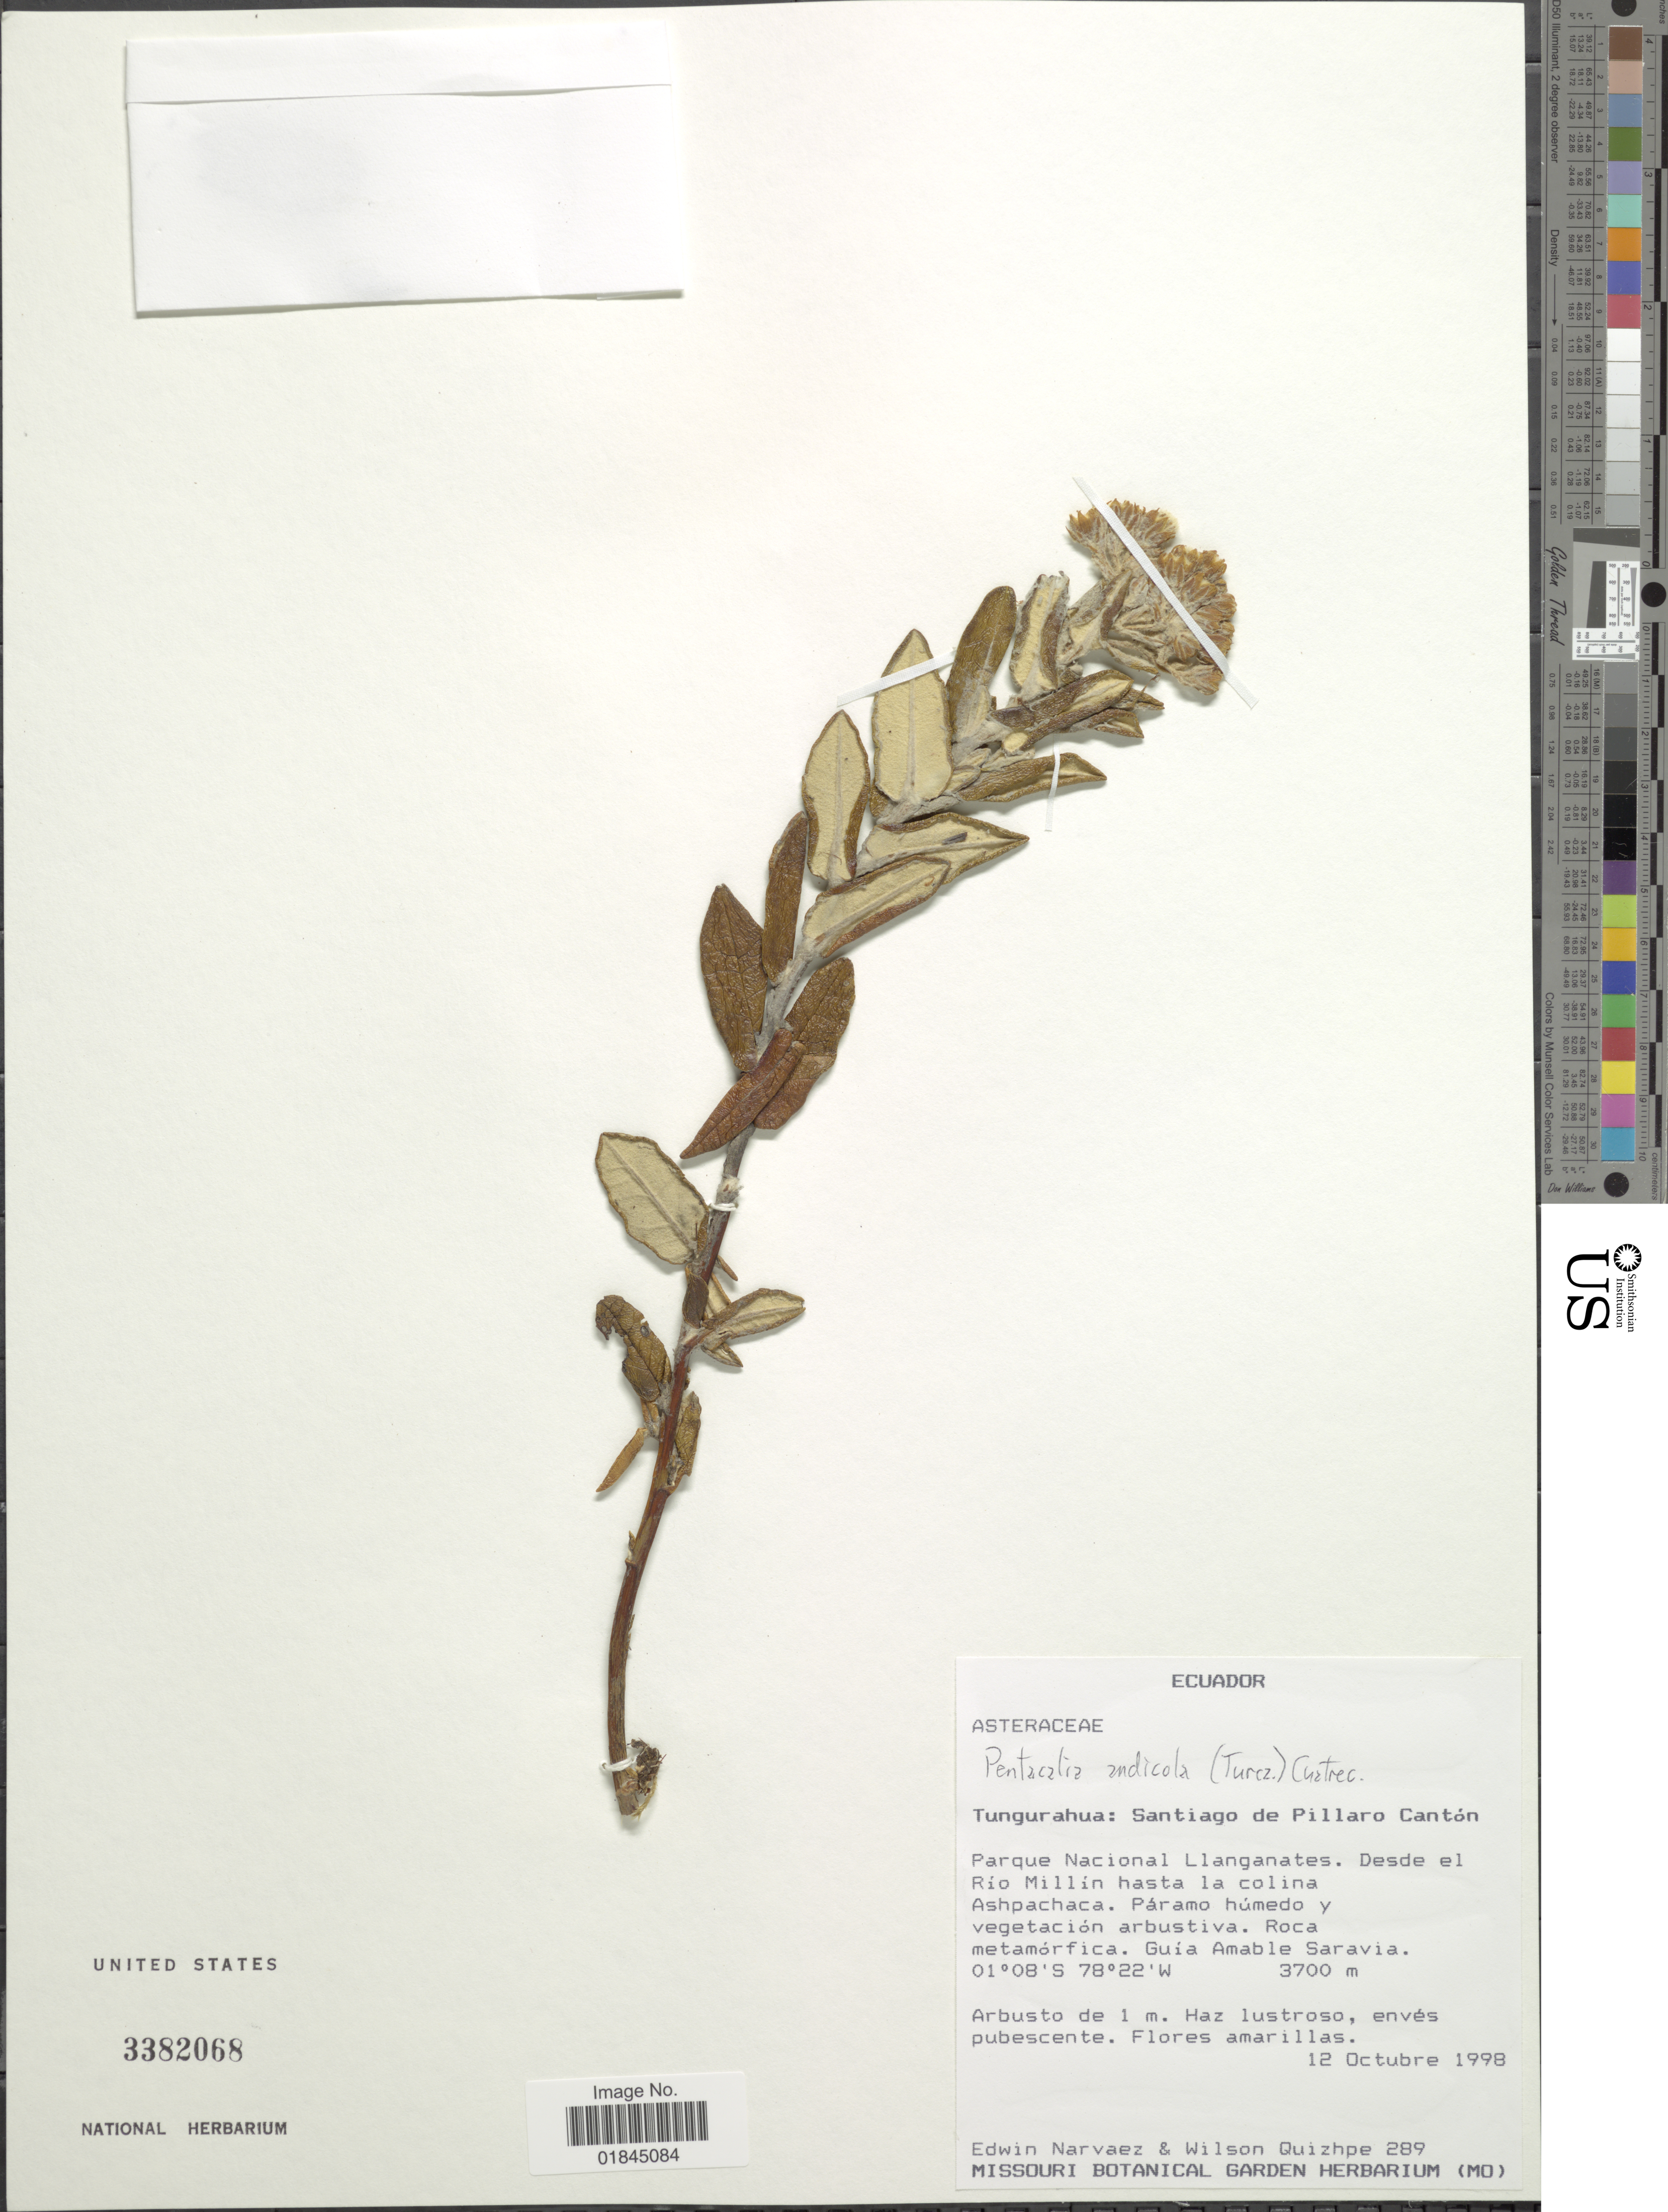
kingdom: Plantae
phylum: Tracheophyta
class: Magnoliopsida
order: Asterales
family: Asteraceae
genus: Pentacalia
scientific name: Pentacalia andicola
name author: (Turcz.) Cuatrec.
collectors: E. Narváez & W. Quizhpe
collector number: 289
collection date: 1998-10-12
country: Ecuador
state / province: Tungurahua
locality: Santiago de Pillaro Canton. Parque Nacional Llanganates. Desde el Rio Millin hasta la colina Ashpachaca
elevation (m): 3700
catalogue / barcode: US 3382068